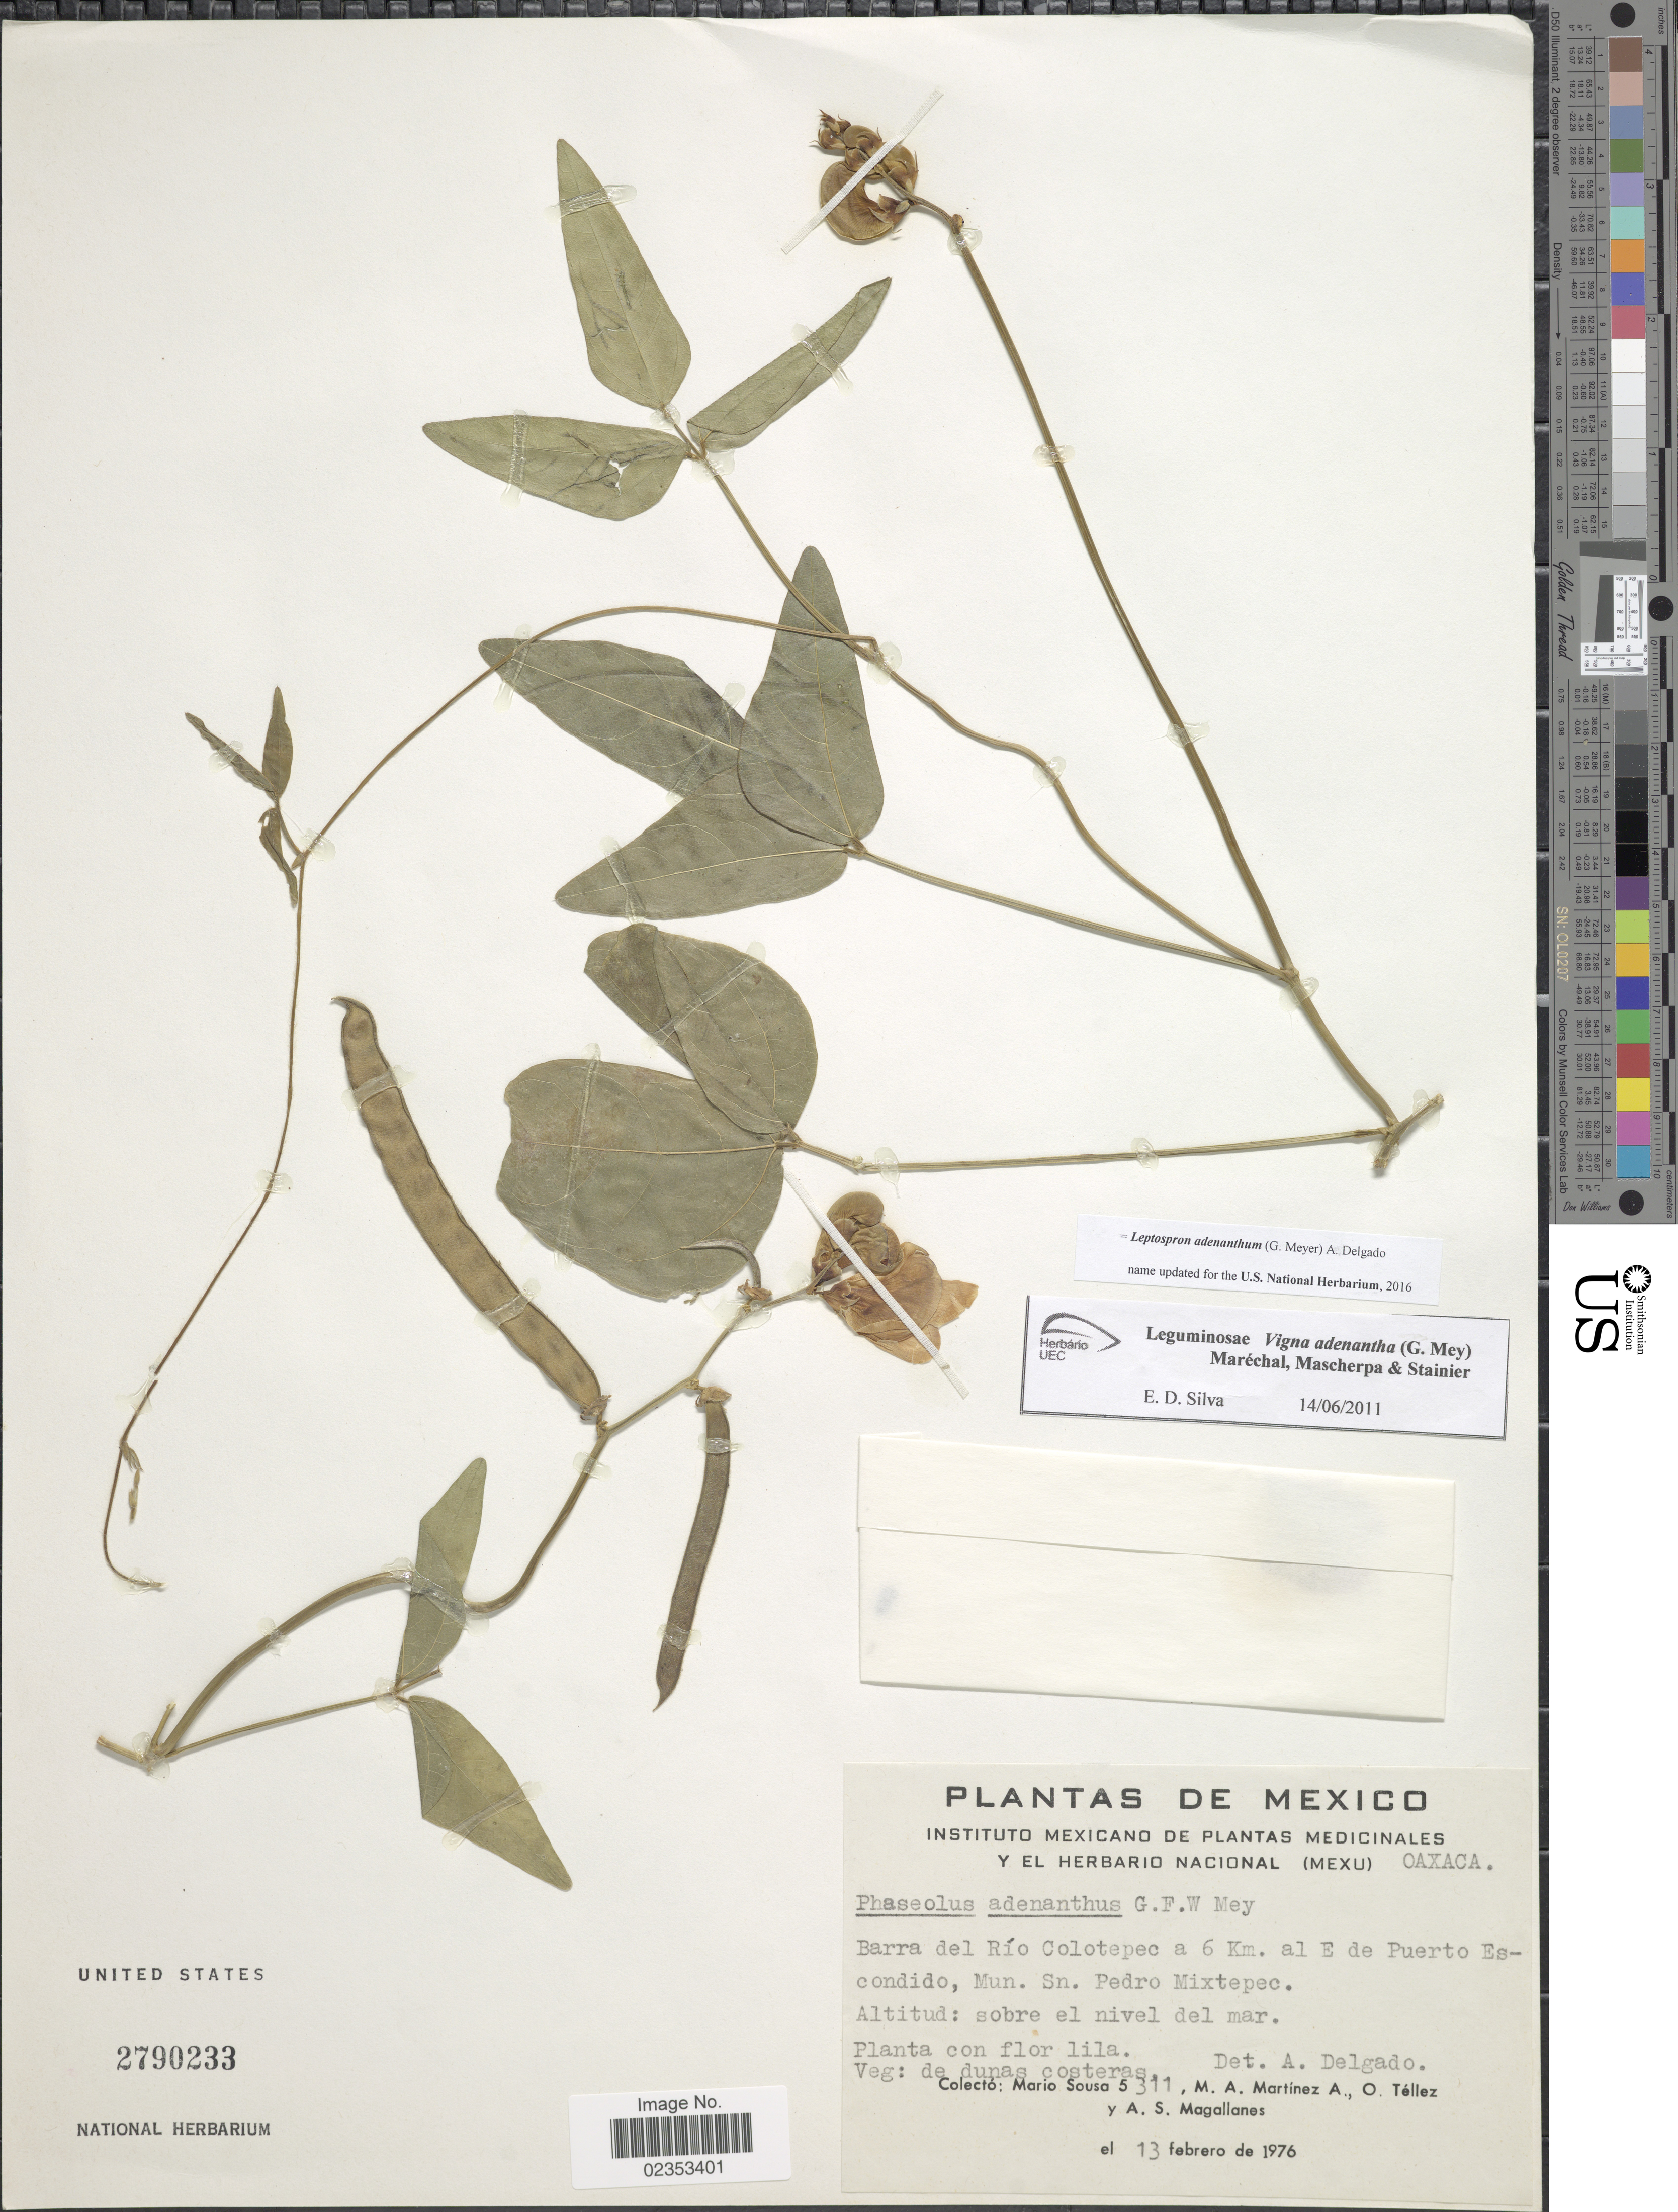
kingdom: Plantae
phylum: Tracheophyta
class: Magnoliopsida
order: Fabales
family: Fabaceae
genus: Leptospron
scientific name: Leptospron adenanthum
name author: (G. Mey.) A. Delgado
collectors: M. Sousa S., M. A. Martínez Alfaro, O. Tellez & A. Magallanes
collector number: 5311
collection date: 1976-02-13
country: Mexico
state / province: Oaxaca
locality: Barra del Rio Colotepec a 6 Km. al E de Puerto Escondido, Mun. Sn. Pedro Mixtepec.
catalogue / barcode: US 2790233